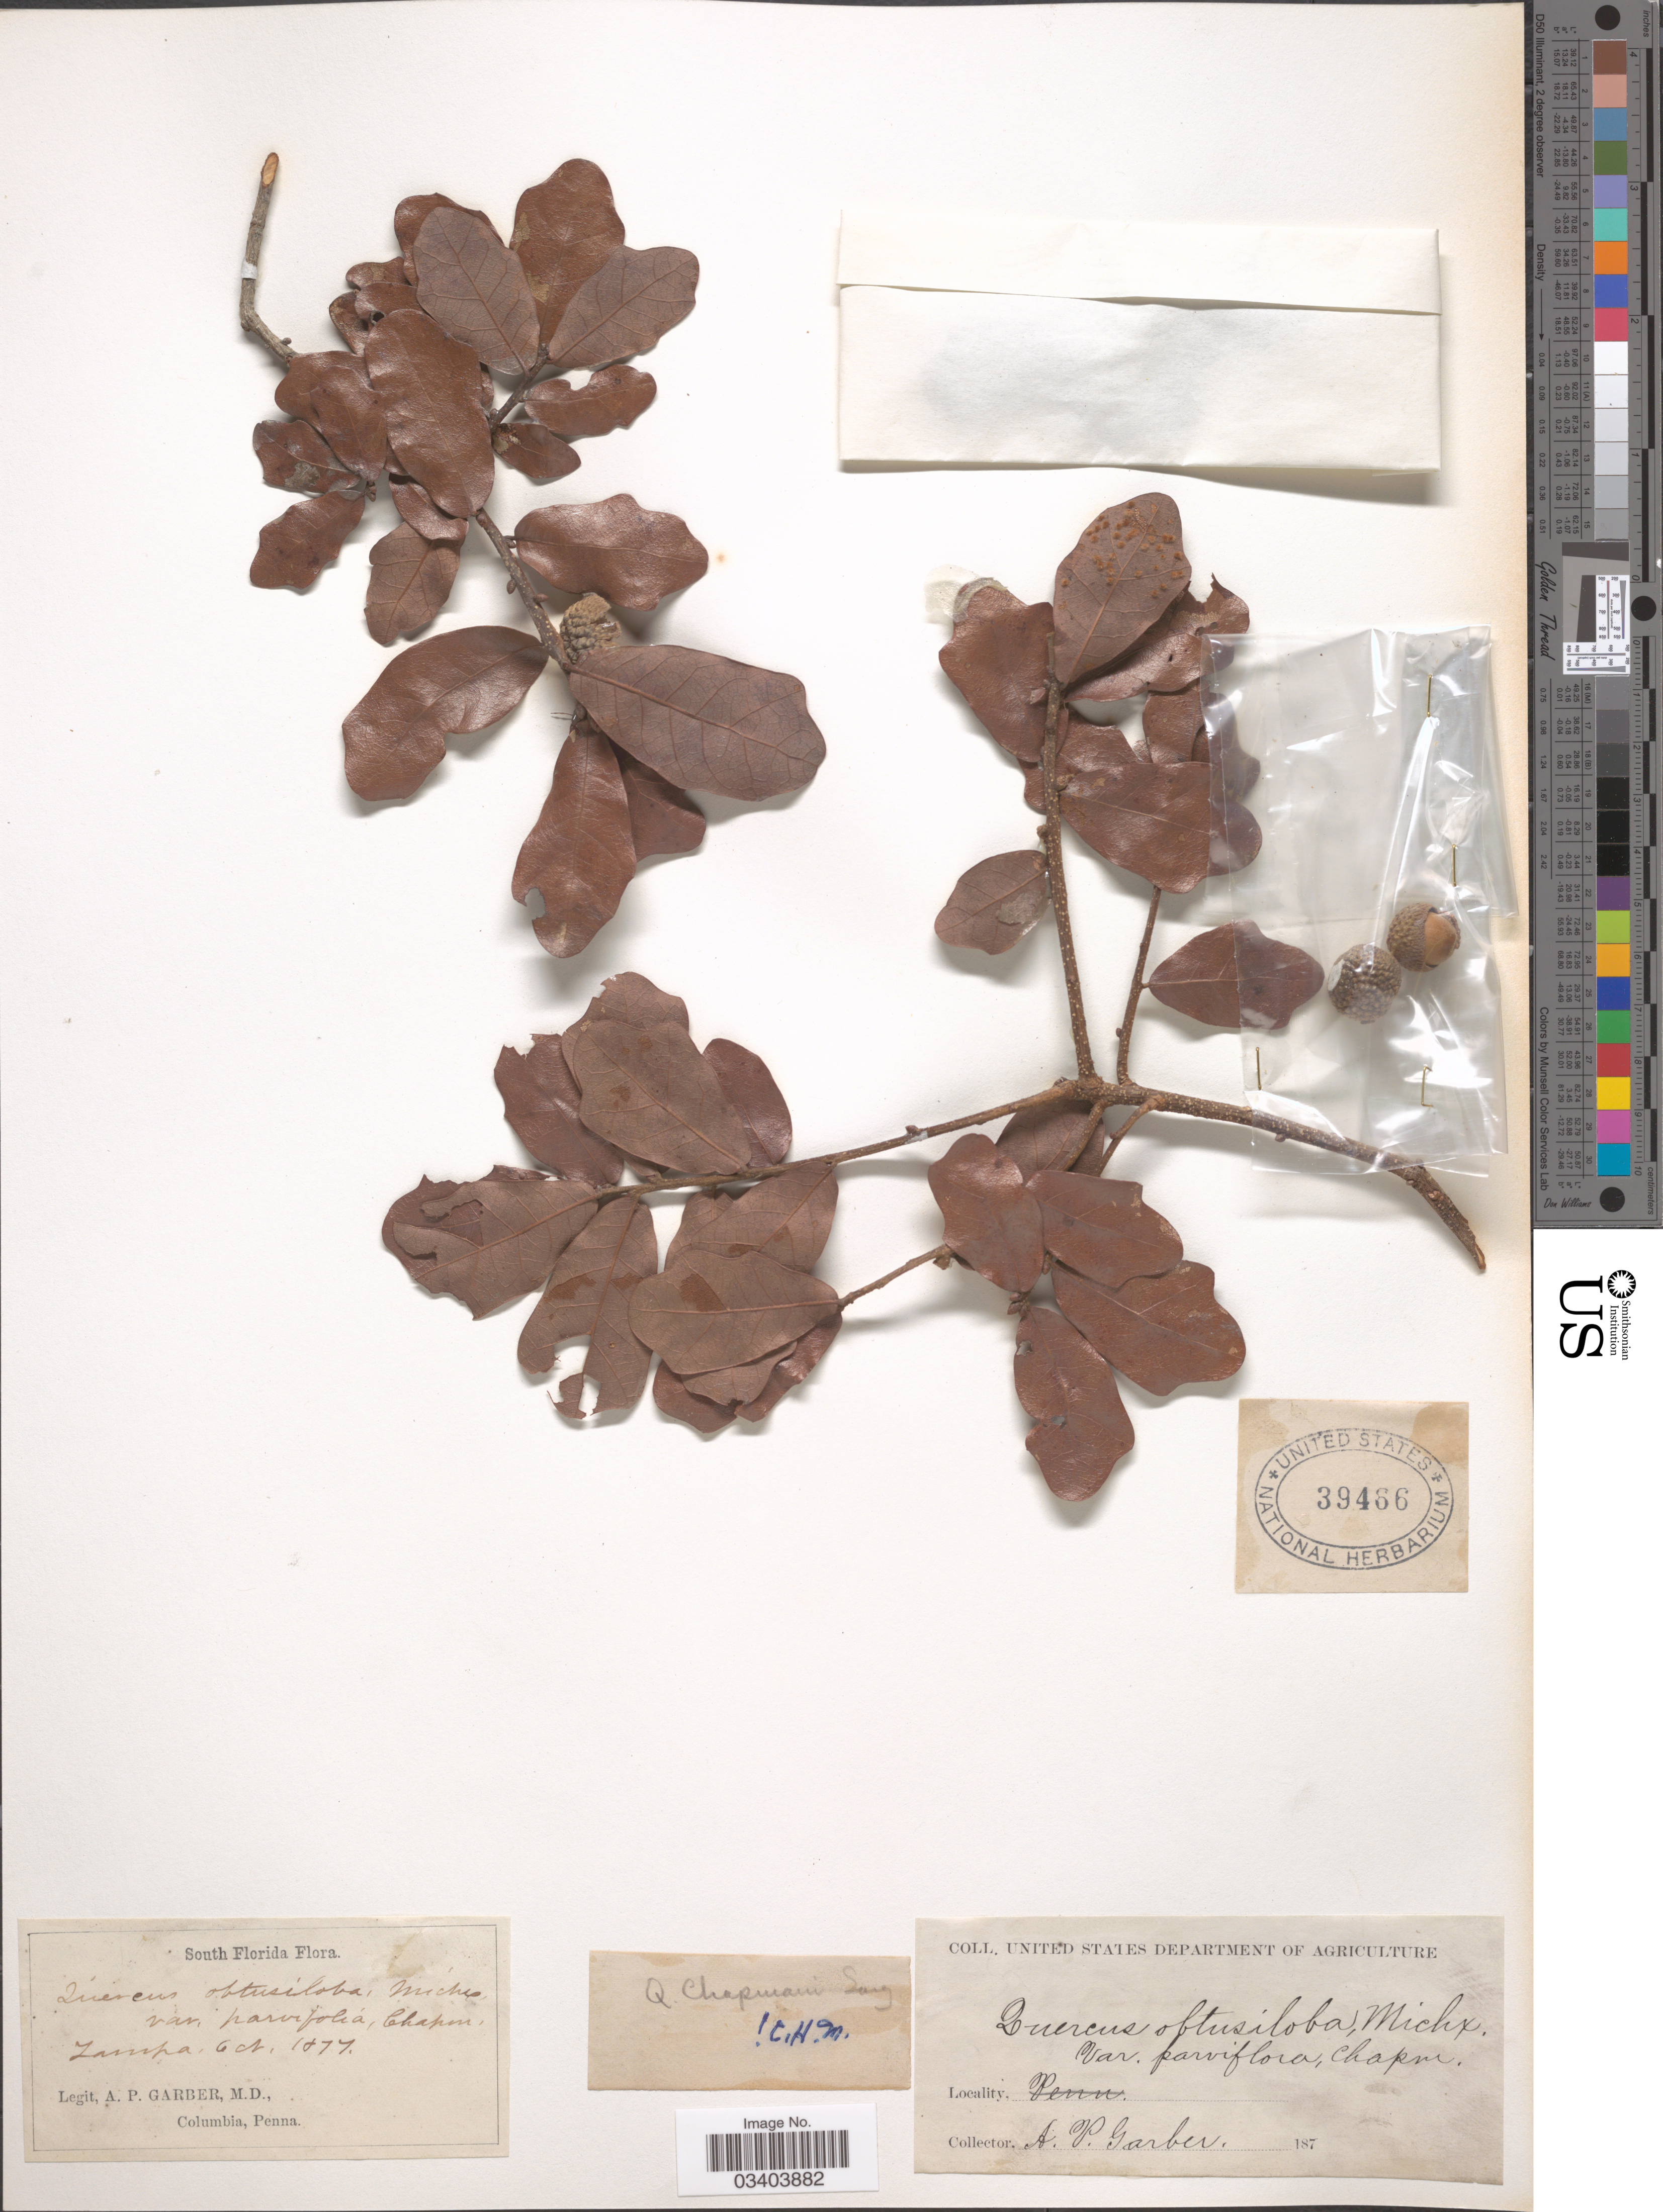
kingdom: Plantae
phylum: Tracheophyta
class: Magnoliopsida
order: Fagales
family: Fagaceae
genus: Quercus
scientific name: Quercus chapmanii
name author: Sarg.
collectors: A. P. Garber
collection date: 1877-10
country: United States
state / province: Florida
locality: South Florida. Tampa.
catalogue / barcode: US 39466